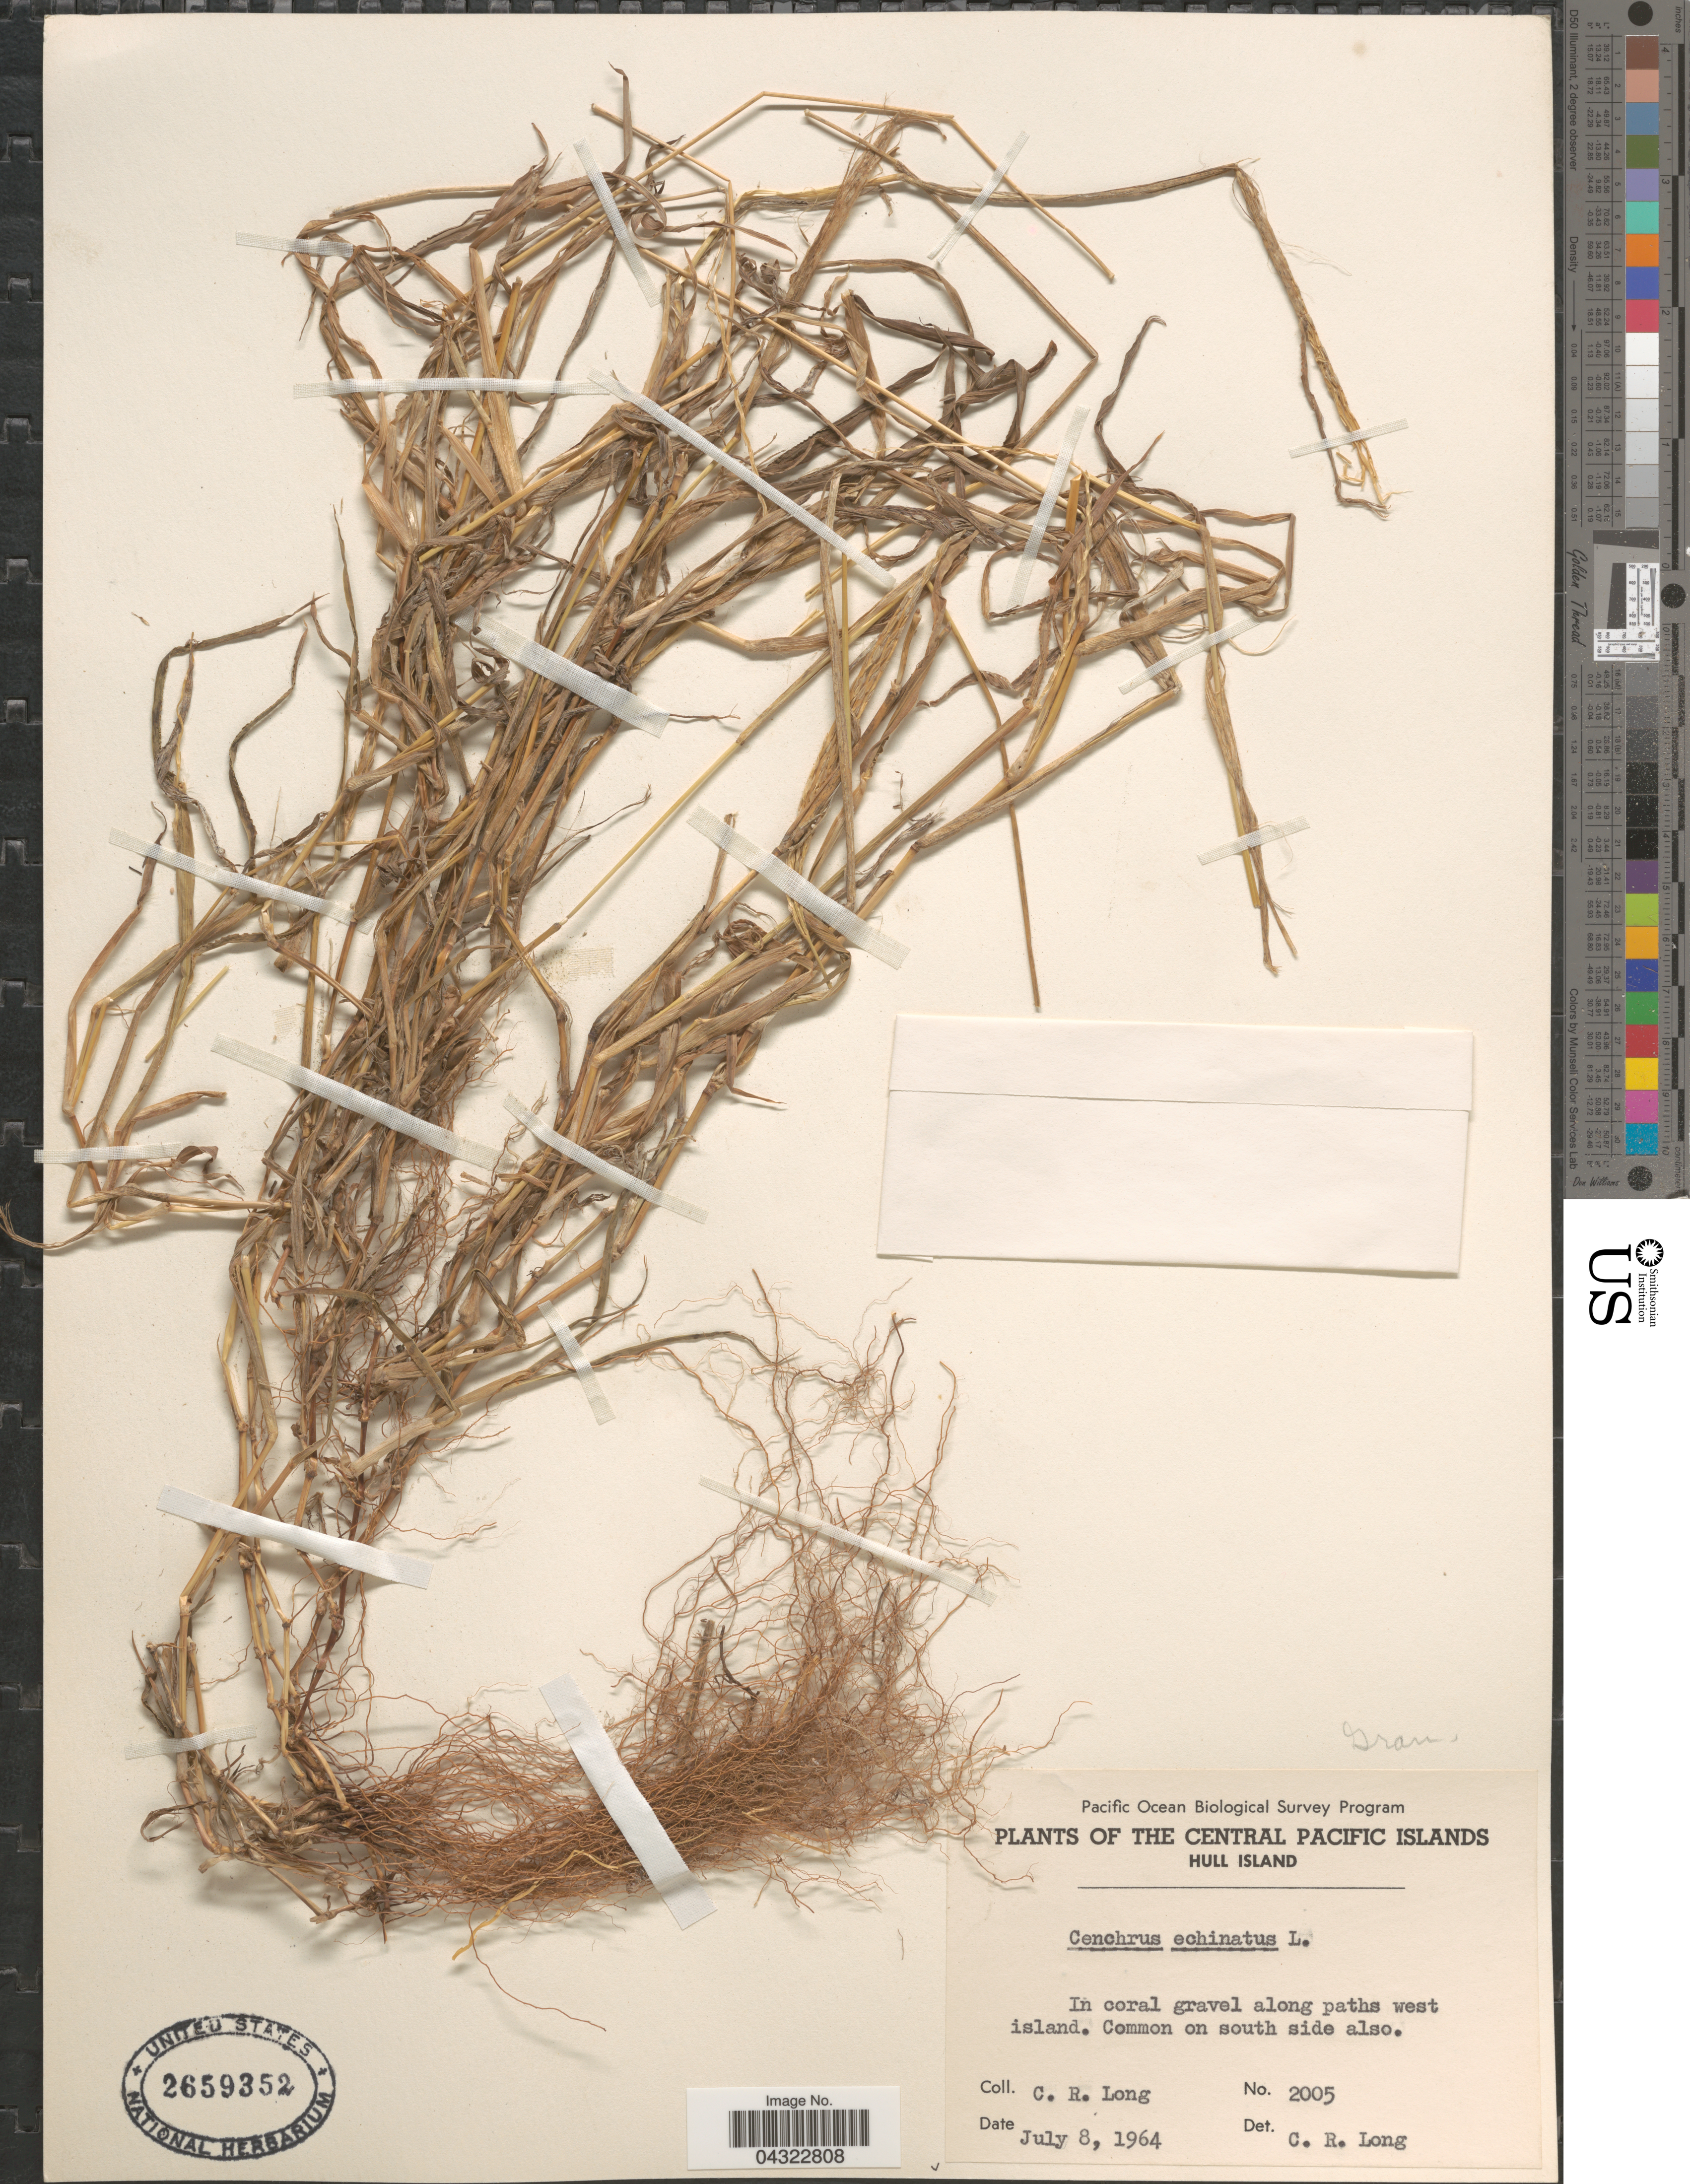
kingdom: Plantae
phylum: Tracheophyta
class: Liliopsida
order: Poales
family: Poaceae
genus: Cenchrus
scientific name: Cenchrus echinatus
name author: L.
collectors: C. R. Long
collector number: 2005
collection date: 1964-07-08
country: Kiribati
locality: Pacific Ocean Biological Survey Program. The Central Pacific Islands. Hull Island. Common on south side also.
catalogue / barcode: US 2659352